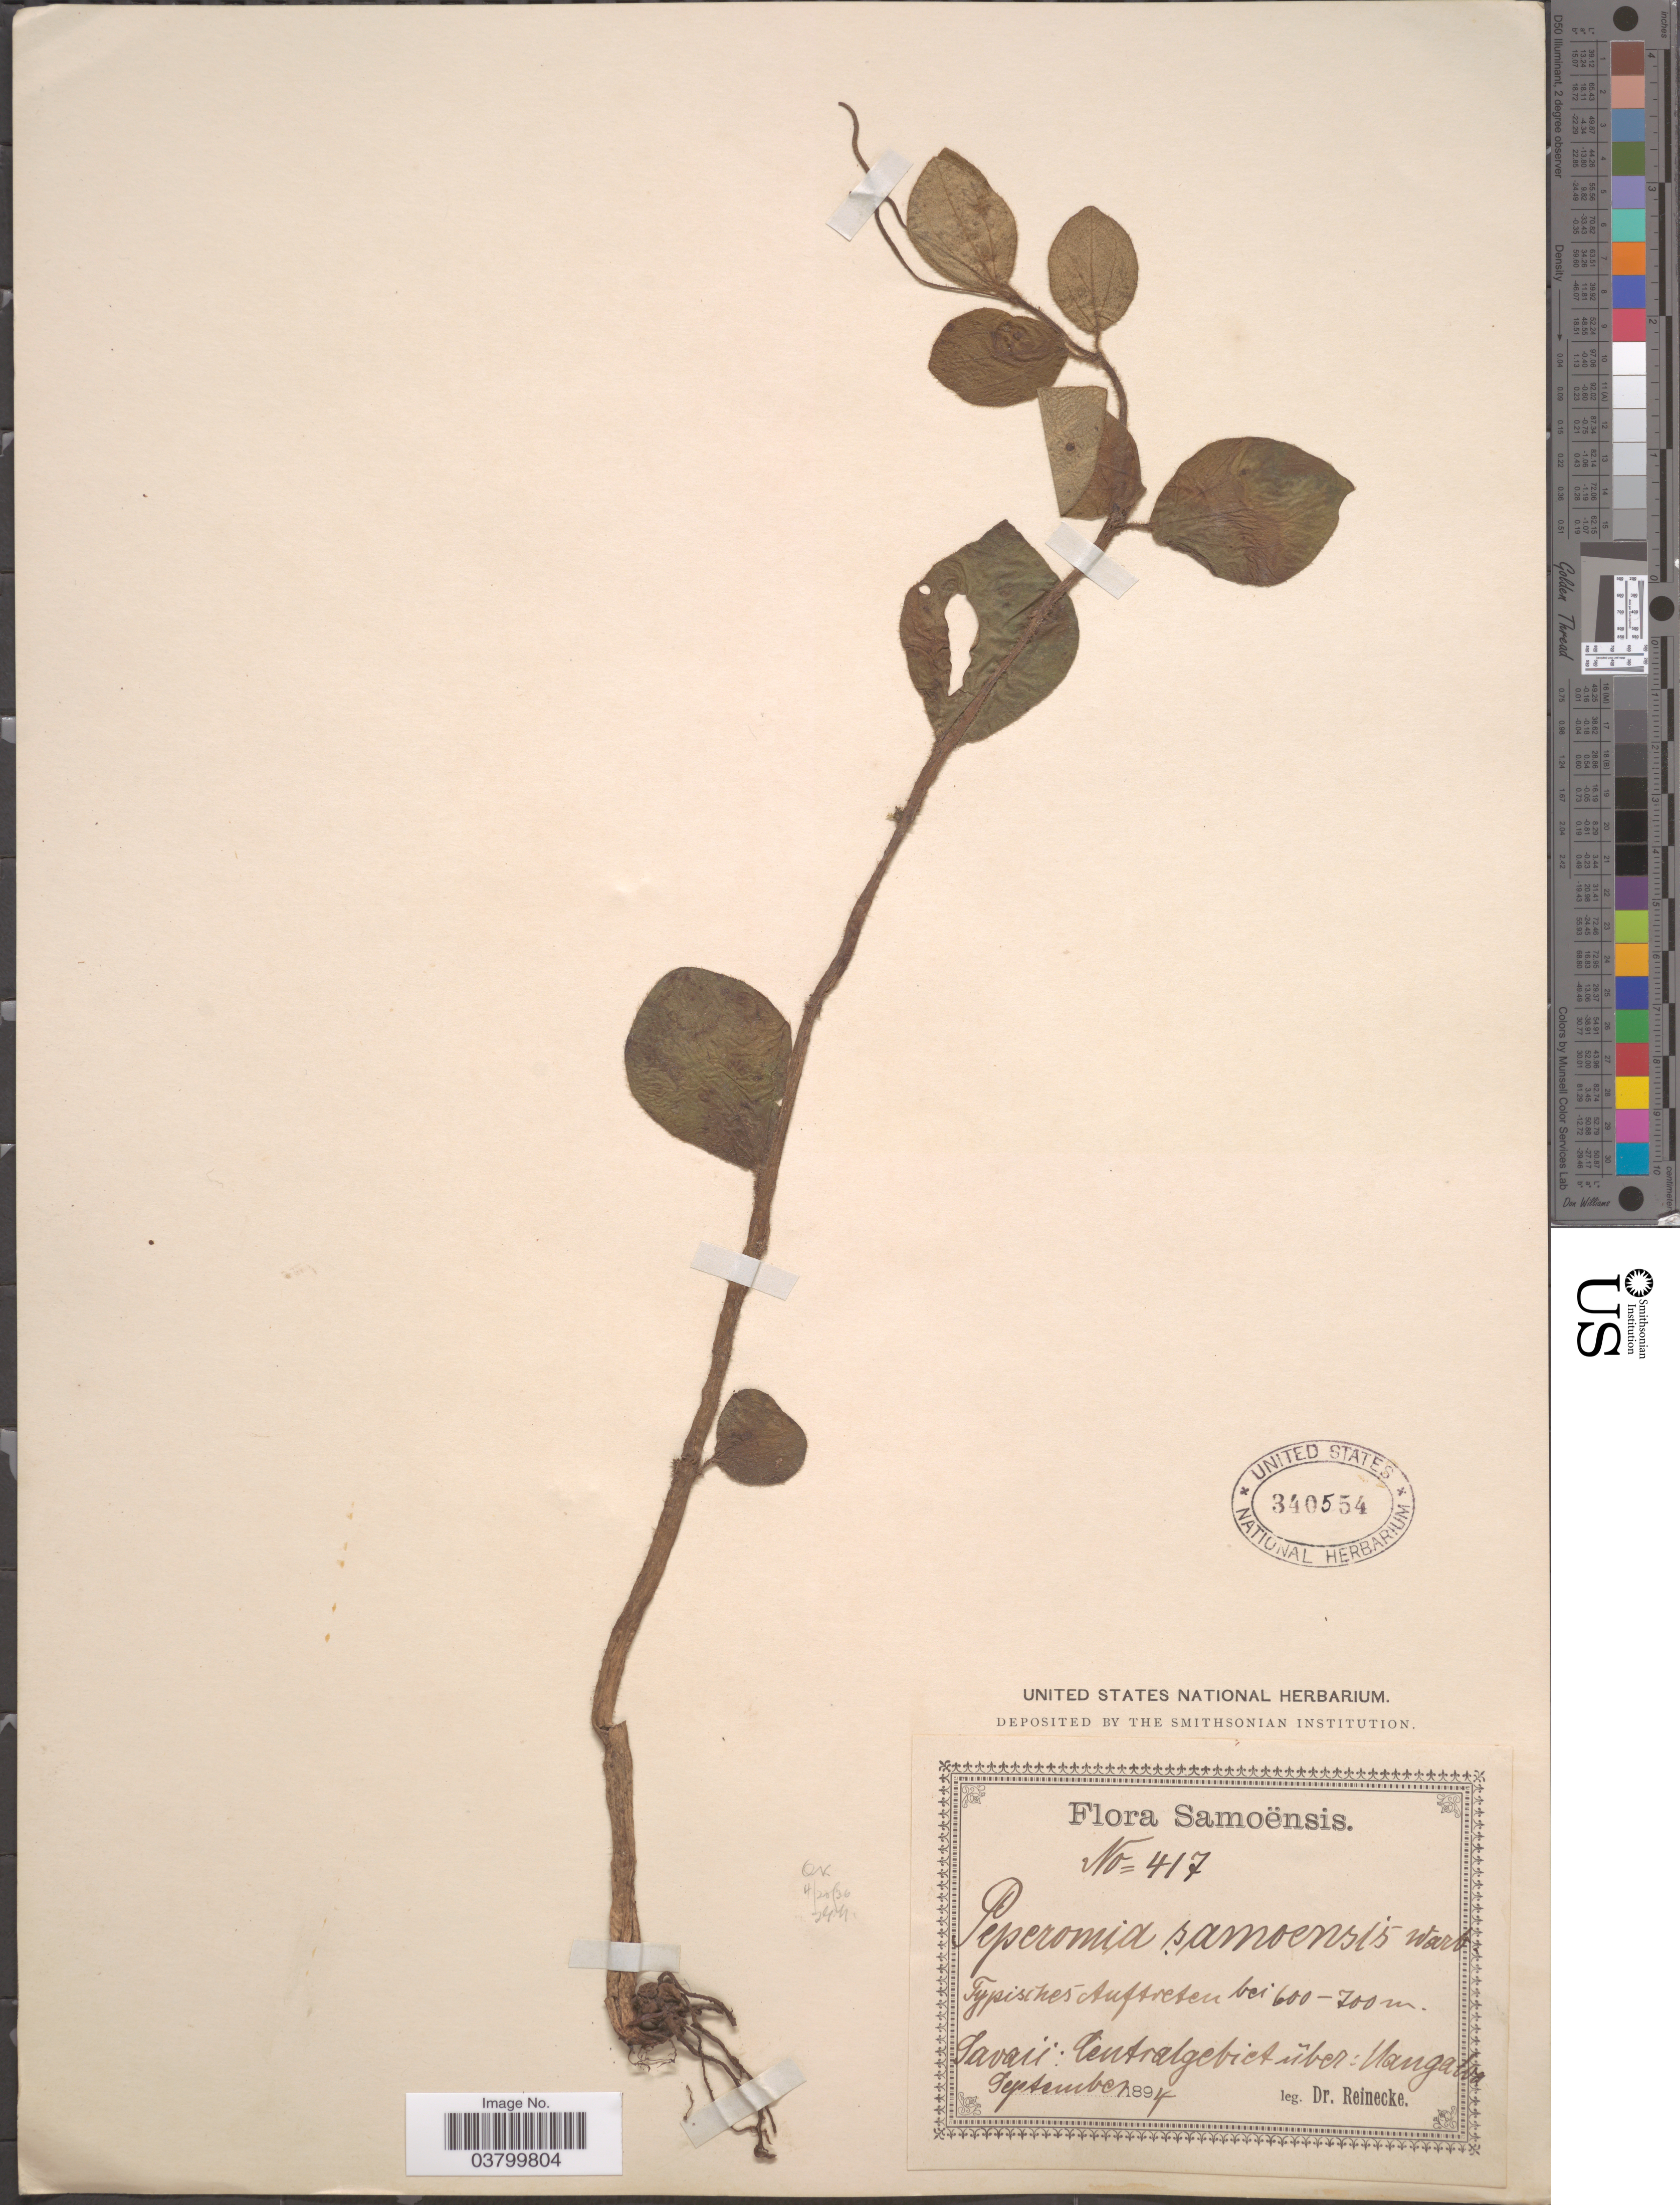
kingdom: Plantae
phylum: Tracheophyta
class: Magnoliopsida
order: Piperales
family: Piperaceae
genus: Peperomia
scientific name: Peperomia samoensis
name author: Warb.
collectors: -- Reinecke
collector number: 417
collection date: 1894-09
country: Samoa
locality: Savaii: Centralgebiet ûber: Uangatva.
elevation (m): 600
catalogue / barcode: US 340554